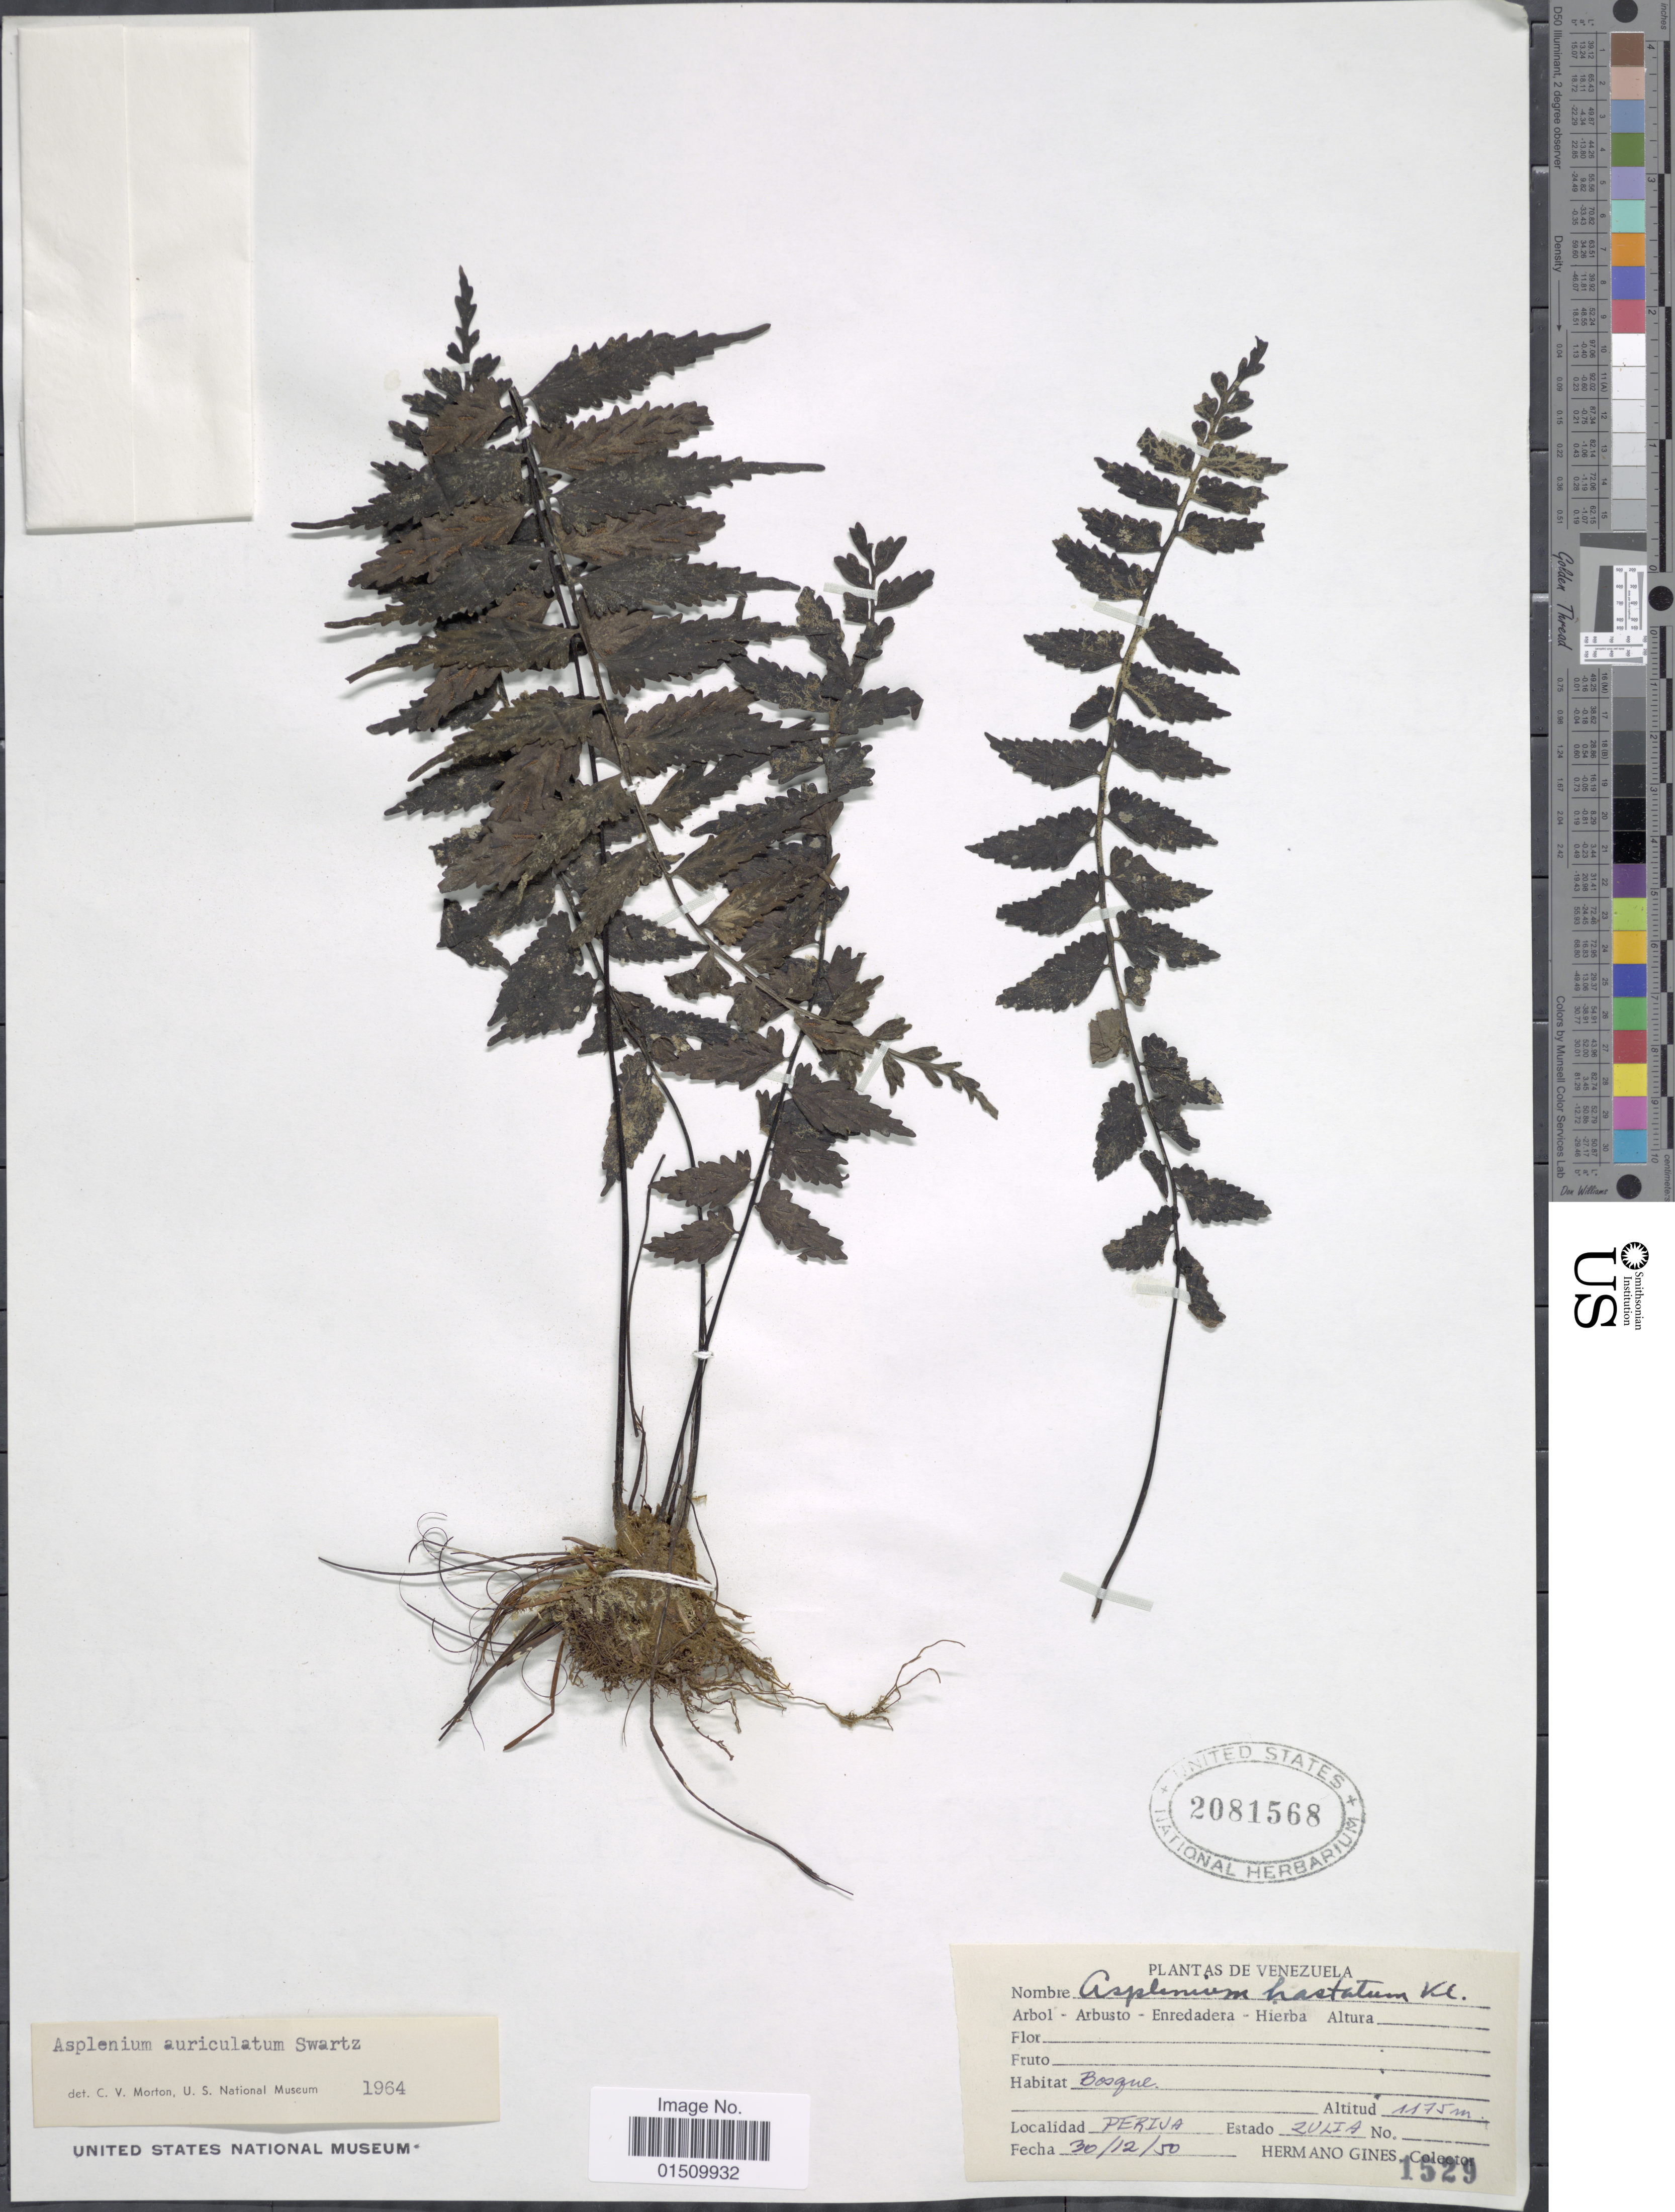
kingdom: Plantae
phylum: Tracheophyta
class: Polypodiopsida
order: Polypodiales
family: Aspleniaceae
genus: Asplenium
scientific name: Asplenium auriculatum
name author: Sw.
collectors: Bro. Gines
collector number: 1529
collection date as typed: Transcribed d/m/y: 30/12/50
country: Venezuela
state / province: Zulia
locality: Venezuela, Perija.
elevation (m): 1175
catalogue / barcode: US 2081568